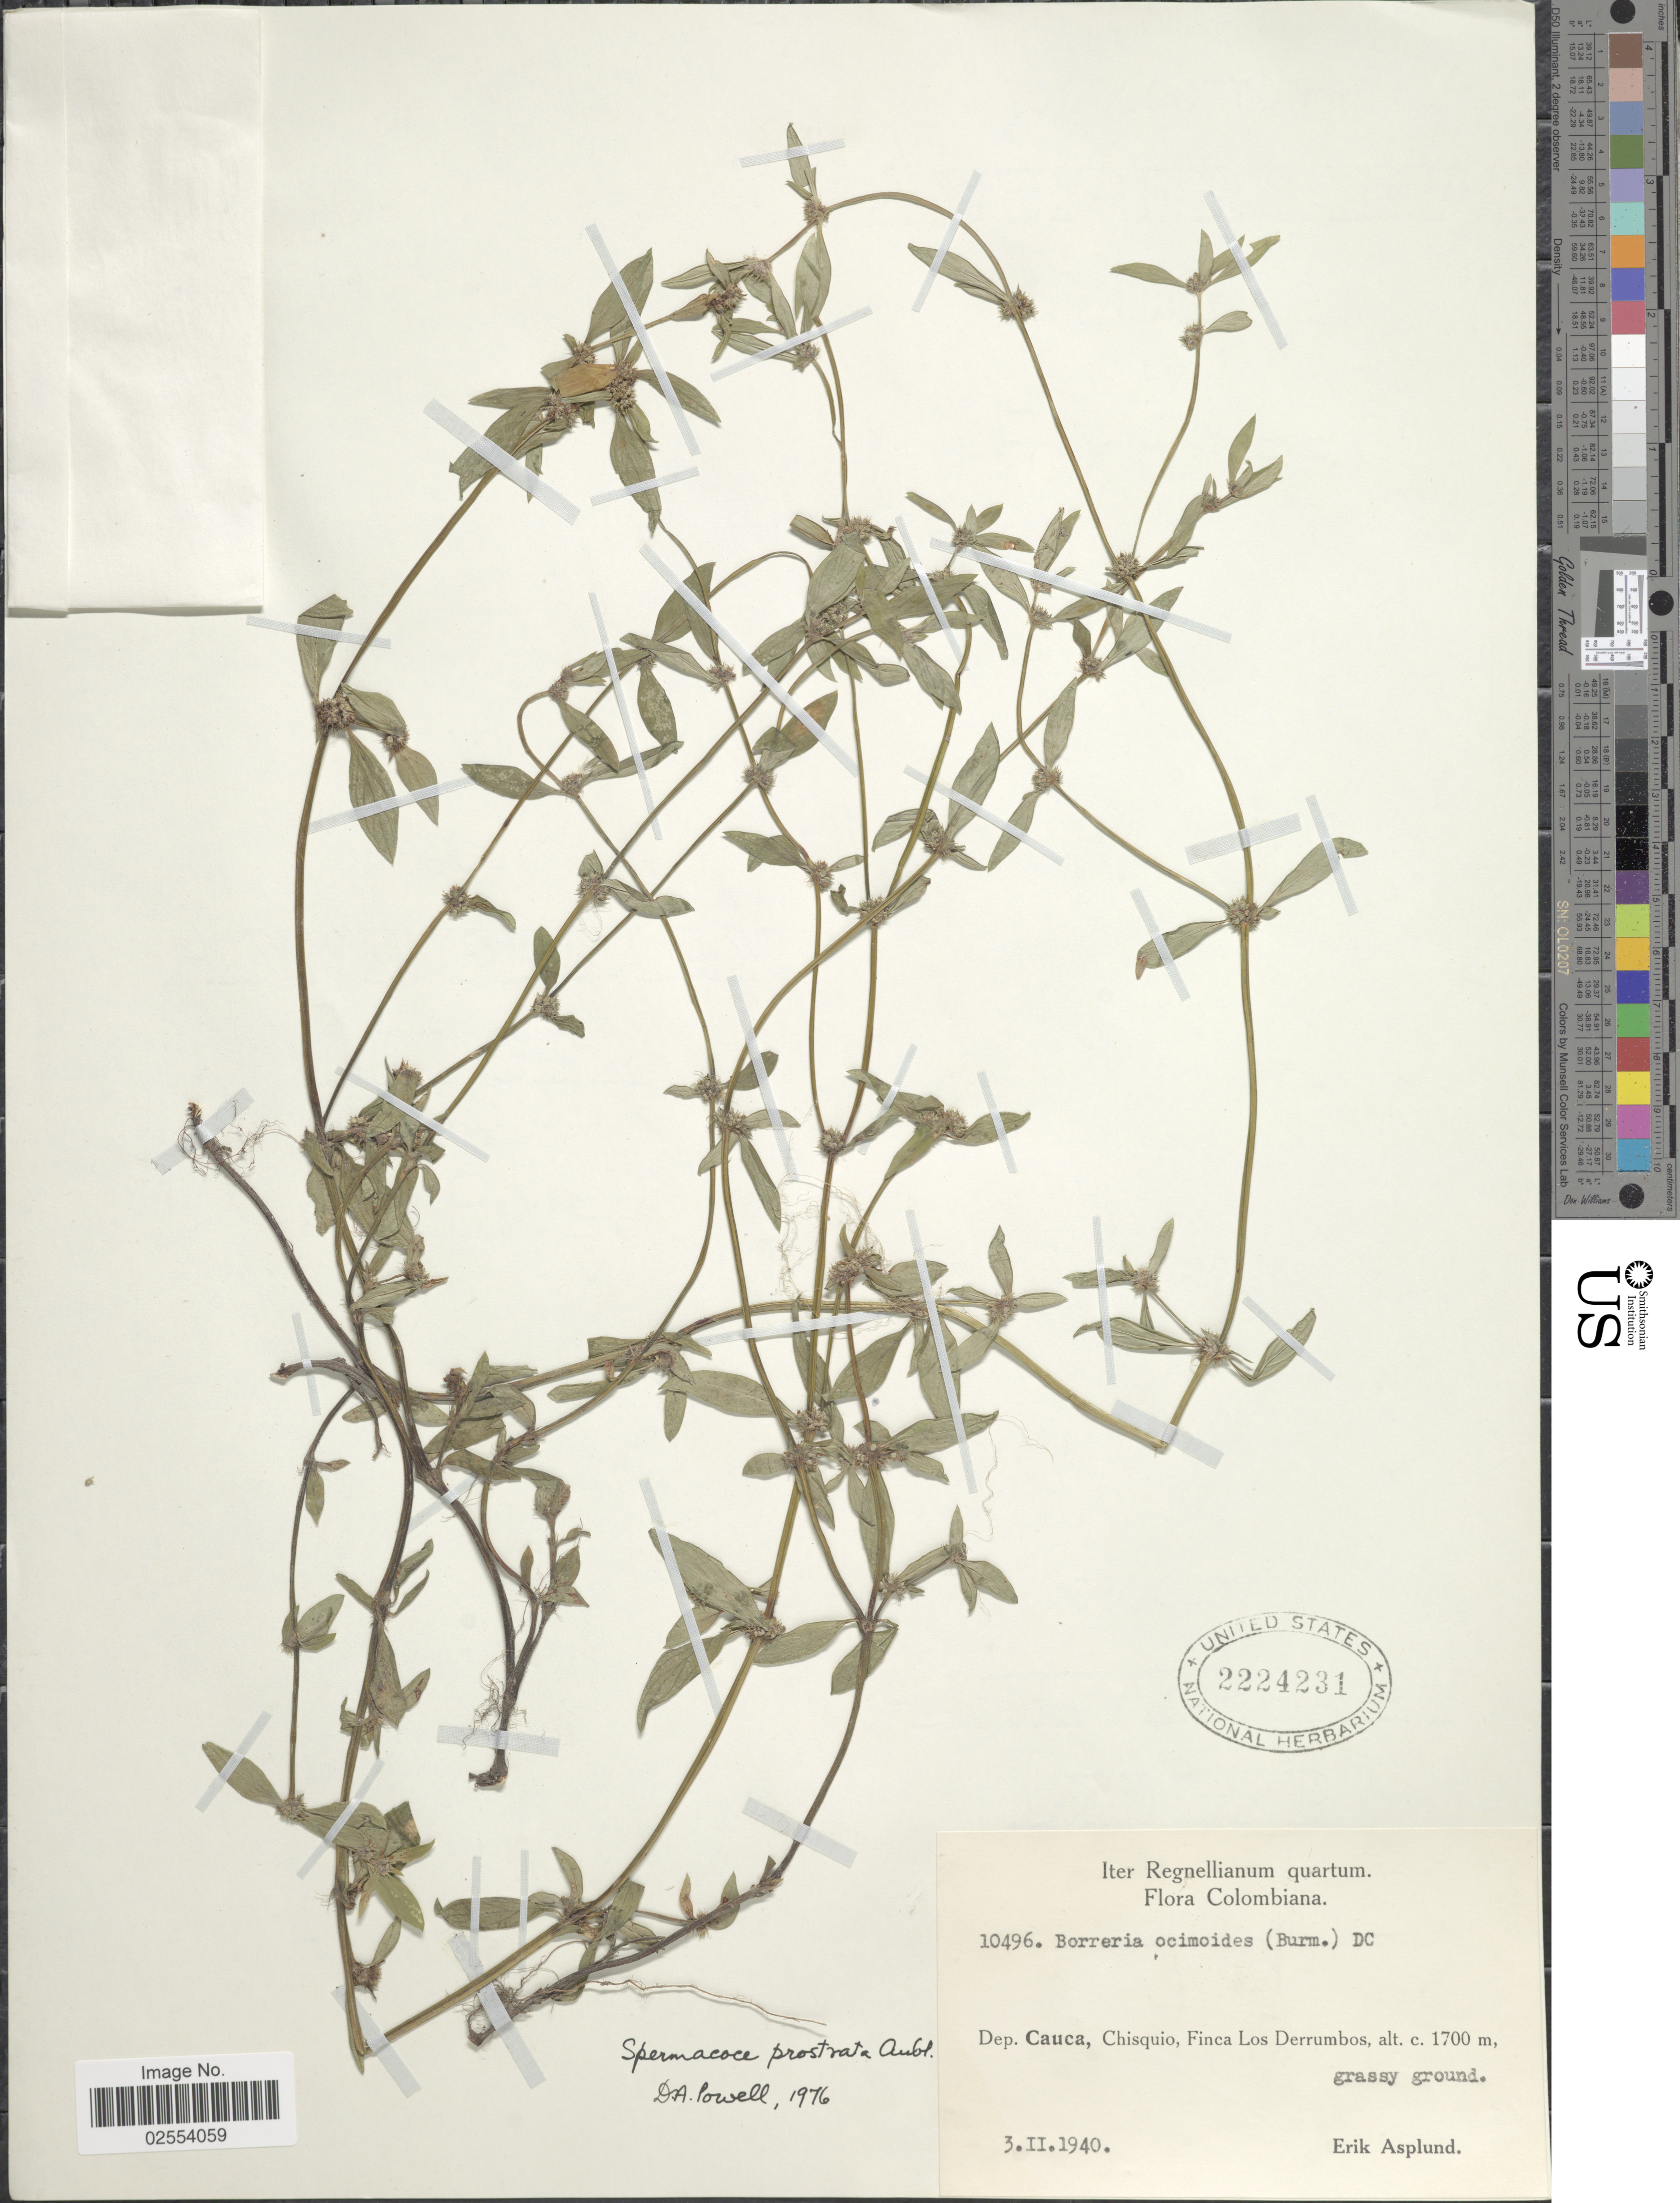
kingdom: Plantae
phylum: Tracheophyta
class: Magnoliopsida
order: Gentianales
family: Rubiaceae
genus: Spermacoce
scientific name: Spermacoce prostrata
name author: Aubl.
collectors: E. Asplund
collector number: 10496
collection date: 1940-02-03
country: Colombia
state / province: Cauca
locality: Dep. Cauca, Chisquio, Finca Los Derrumbos; grassy rounds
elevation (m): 1700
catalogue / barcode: US 2224231